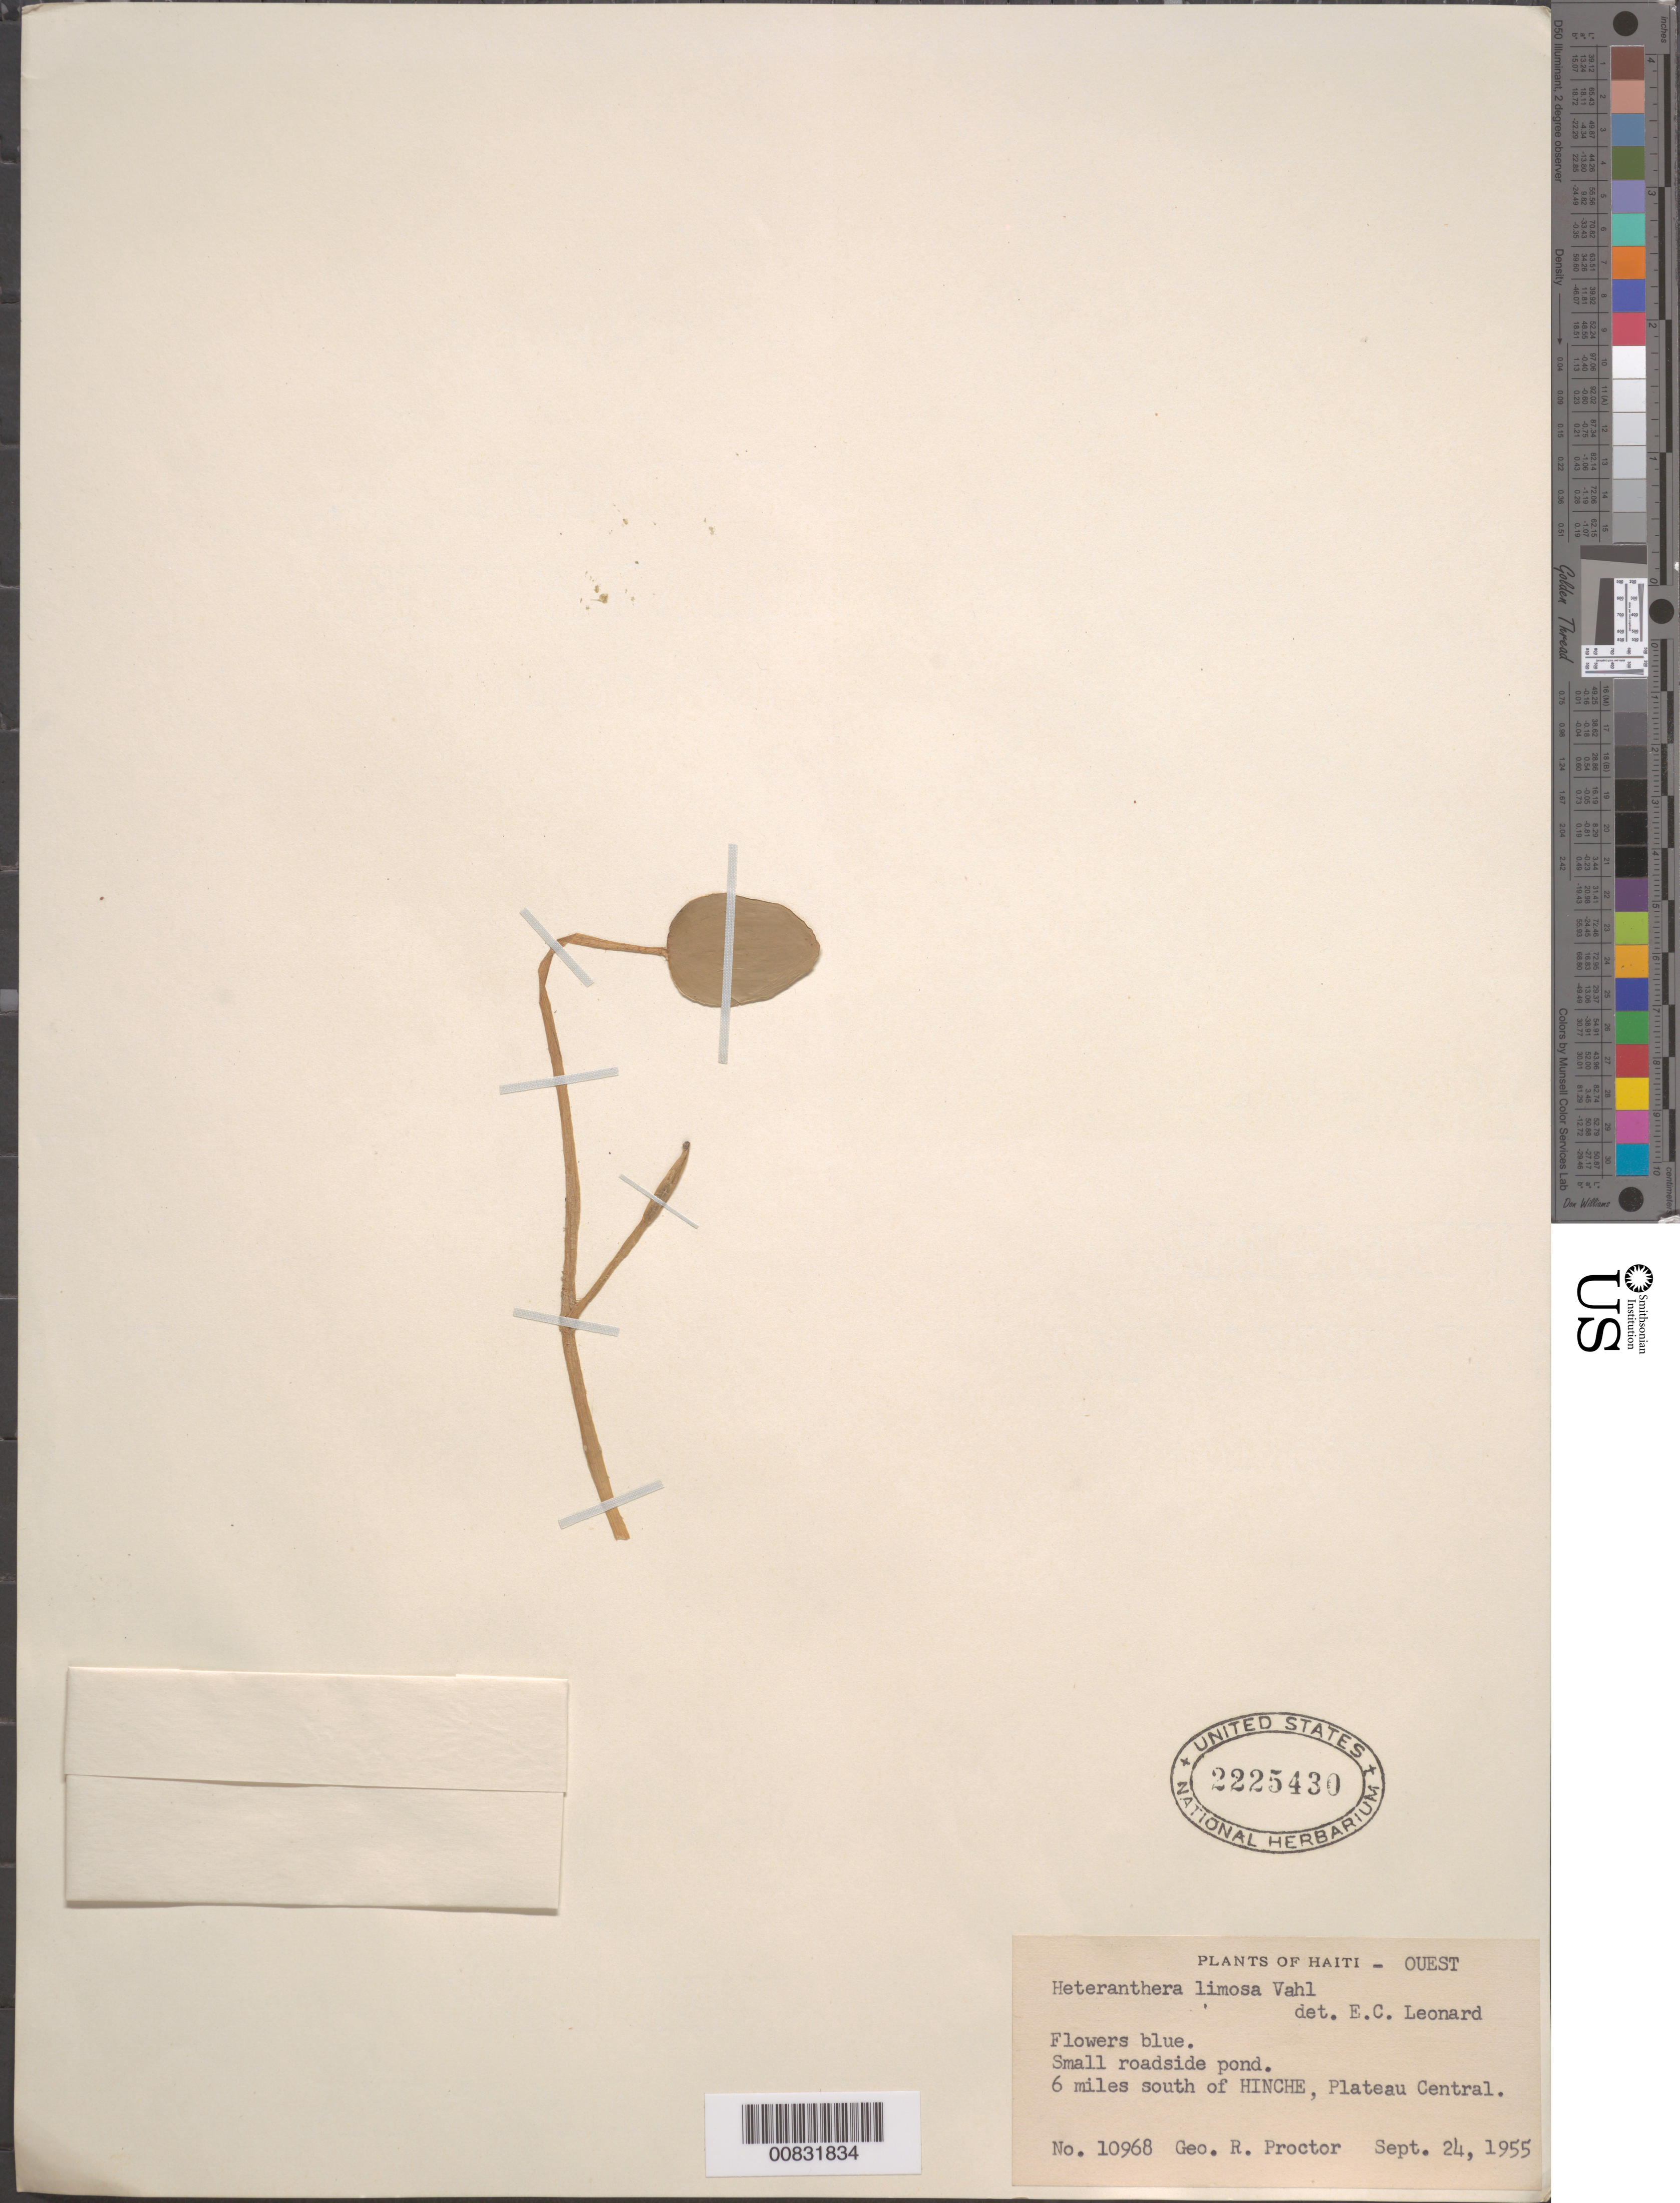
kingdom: Plantae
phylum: Tracheophyta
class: Liliopsida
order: Commelinales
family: Pontederiaceae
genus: Heteranthera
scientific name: Heteranthera limosa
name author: (Sw.) Willd.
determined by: Leonard, Emery C., (US)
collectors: G. R. Proctor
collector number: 10968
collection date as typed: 24 Sep 1955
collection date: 1955-09-24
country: Haiti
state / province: Ouest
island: Hispaniola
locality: Small roadside pond. 6 miles south of Hinche, Plateau Central.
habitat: Pond.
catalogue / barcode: US 2225430